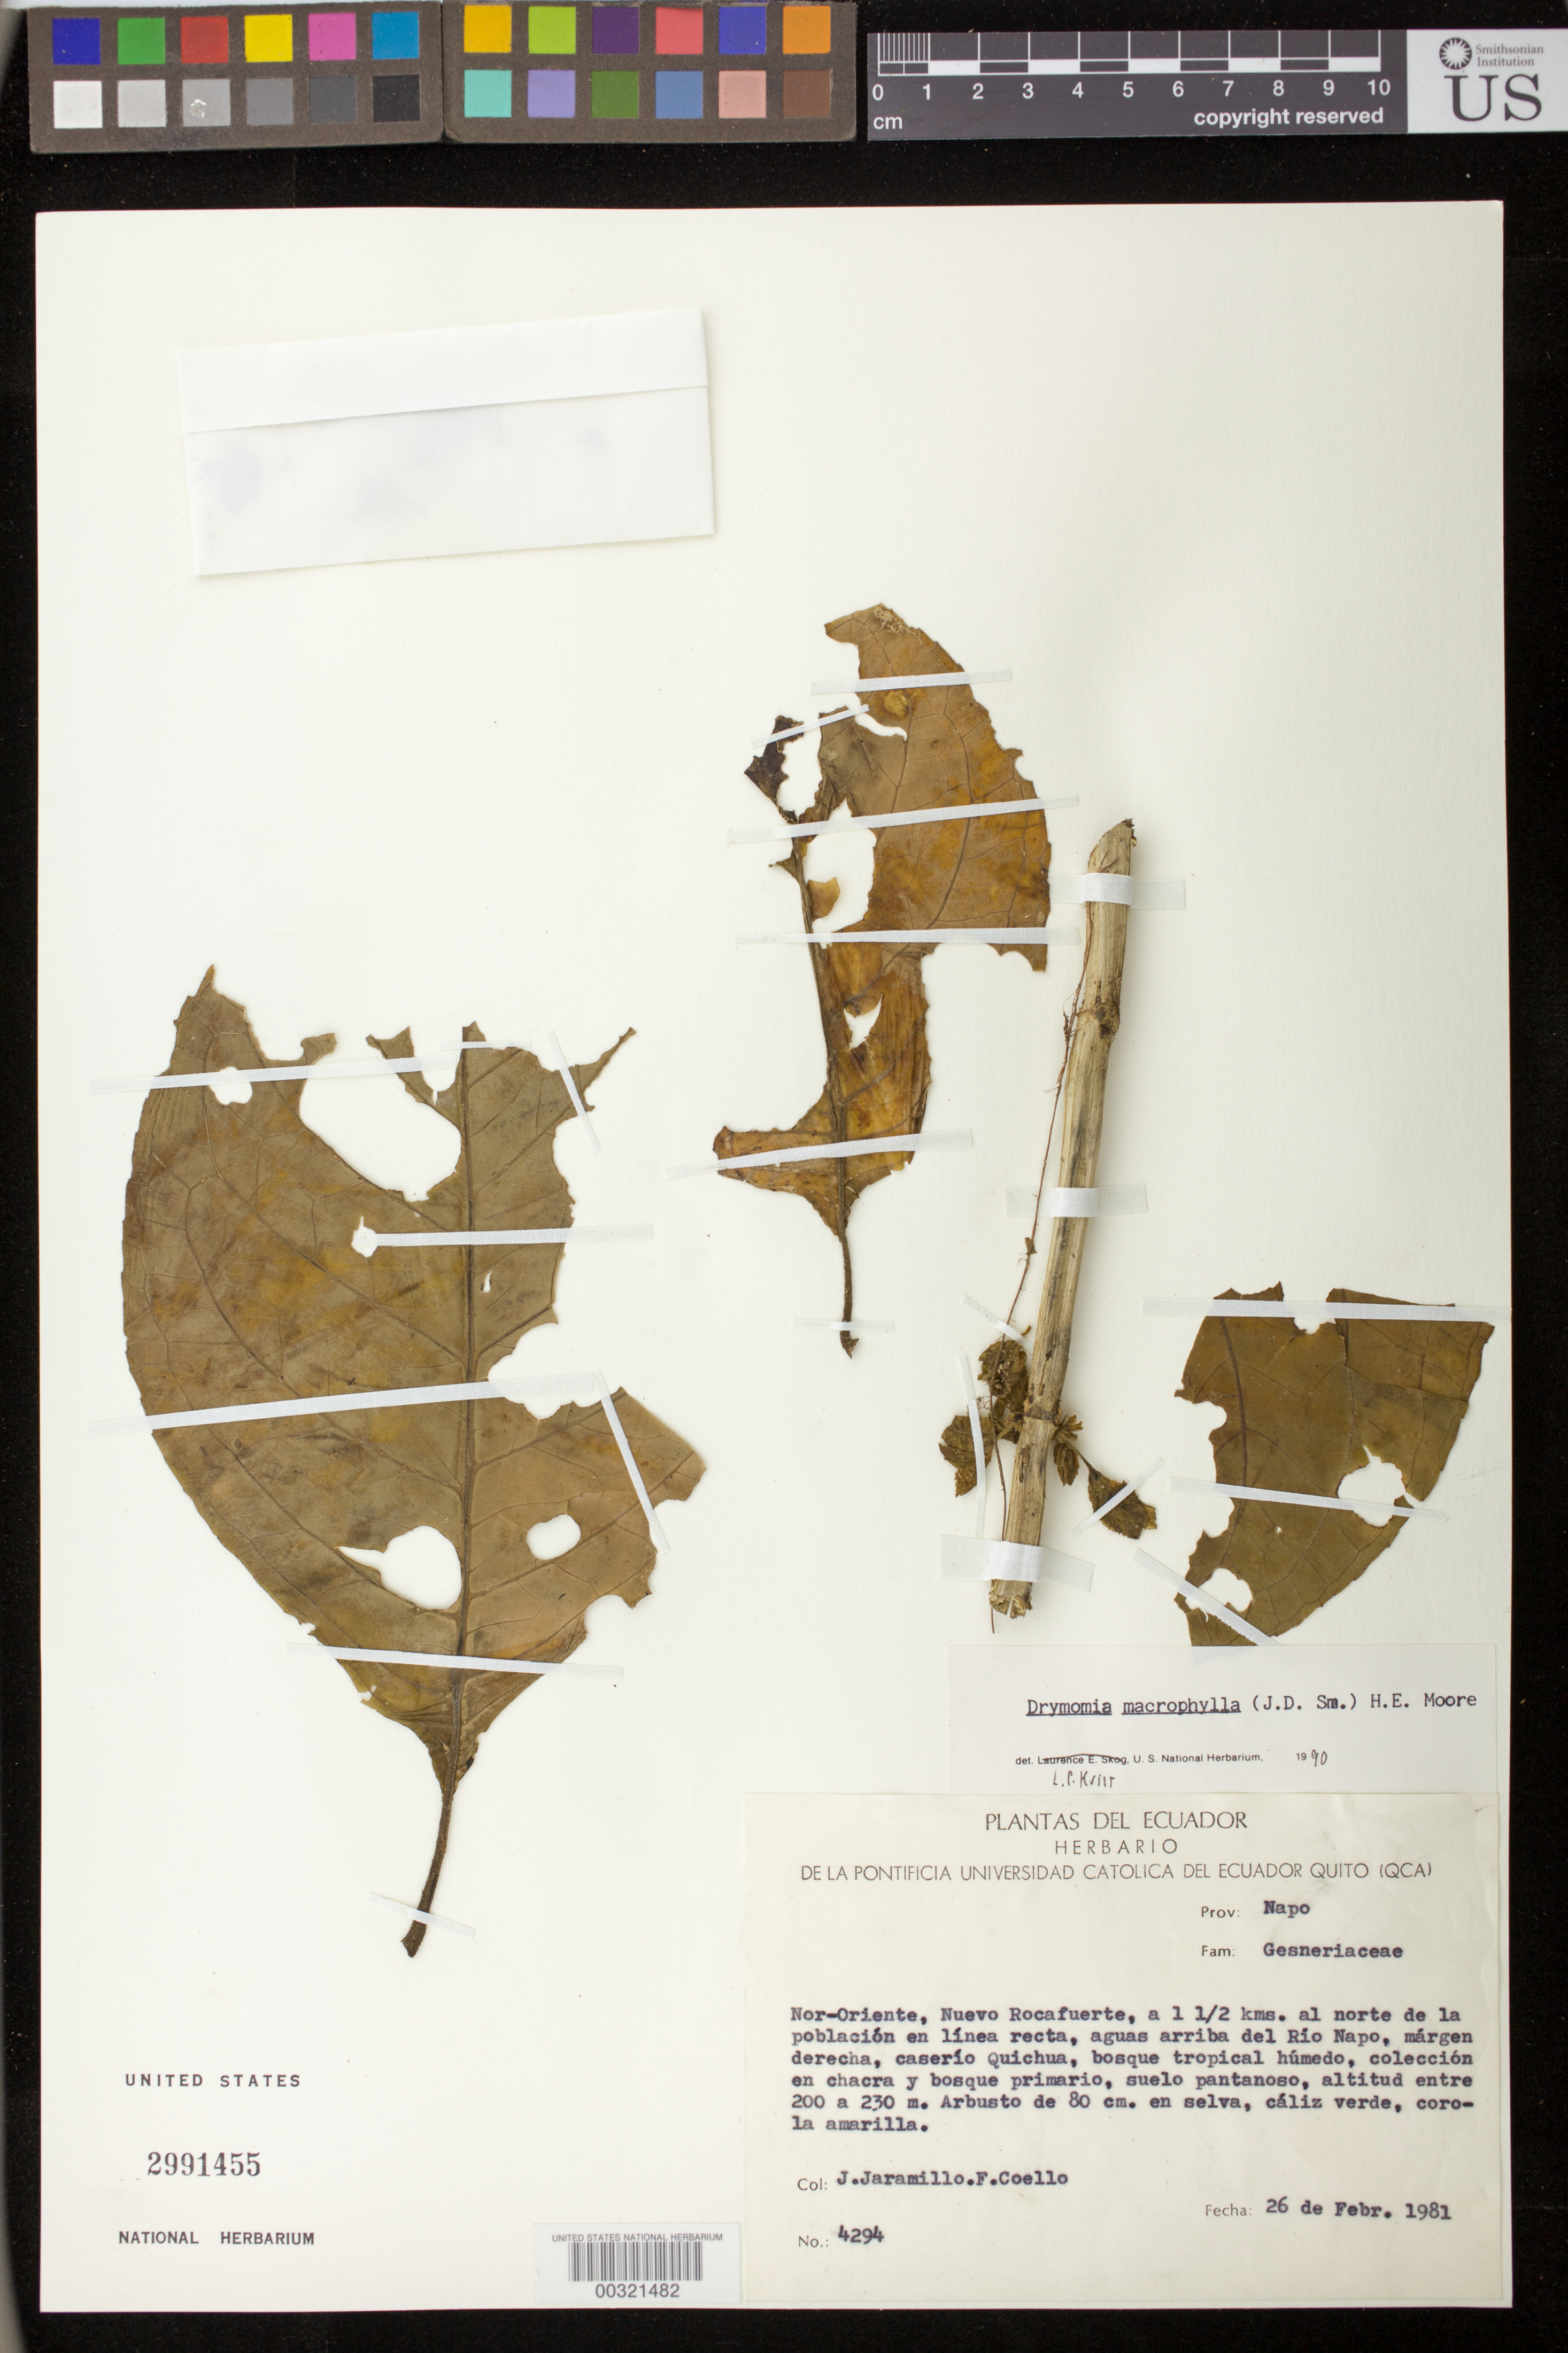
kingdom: Plantae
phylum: Tracheophyta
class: Magnoliopsida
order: Lamiales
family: Gesneriaceae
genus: Drymonia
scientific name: Drymonia macrophylla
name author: (Oerst.) H.E. Moore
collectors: J. L. Jaramillo & F. Coello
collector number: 4294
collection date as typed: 26 Feb 1981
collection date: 1981-02-26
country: Ecuador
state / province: Napo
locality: Nor-oriente, Nuevo Rocafuerte, 1 1/2 km N of the population in Linea Recta, upstream of Rio Napo, right bank, Caserio Quichua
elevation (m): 200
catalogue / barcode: US 2991455